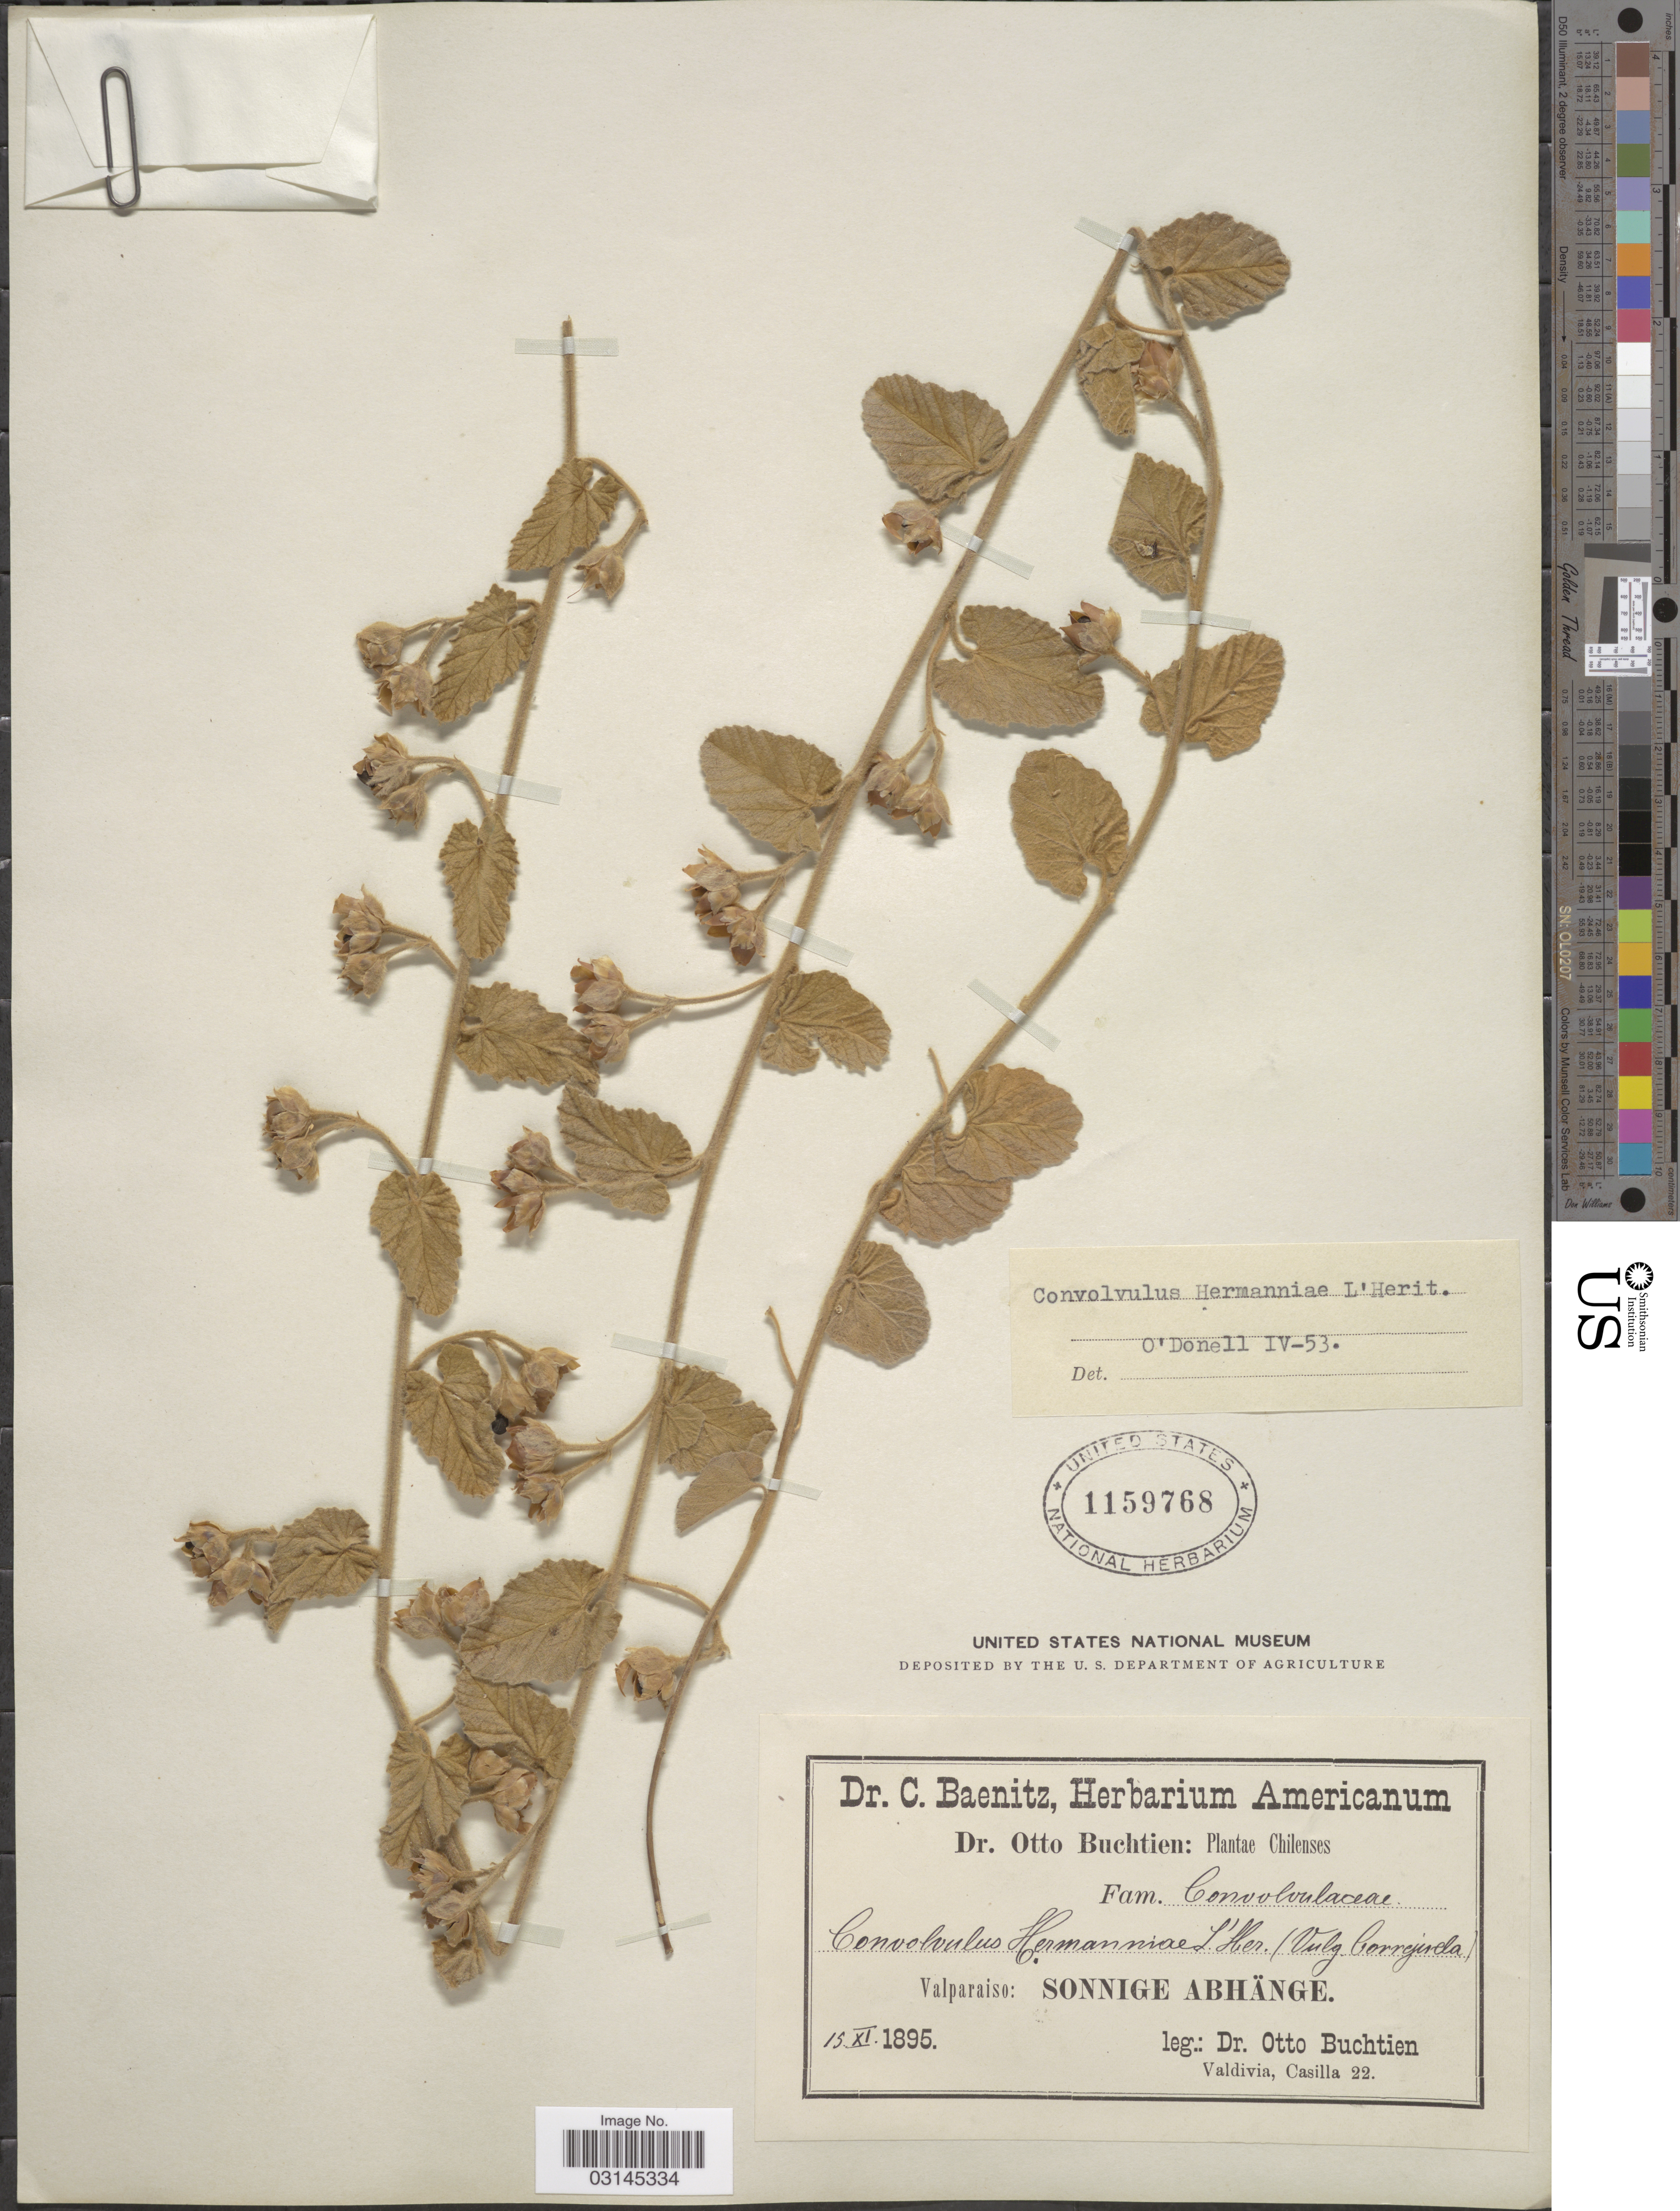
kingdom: Plantae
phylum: Tracheophyta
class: Magnoliopsida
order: Solanales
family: Convolvulaceae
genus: Convolvulus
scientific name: Convolvulus hermanniae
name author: L'Hér.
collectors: O. Buchtien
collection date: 1895-11-15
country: Chile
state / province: Valparaíso (V)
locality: Valparaiso: Sonnige Abhänge.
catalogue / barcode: US 1159768